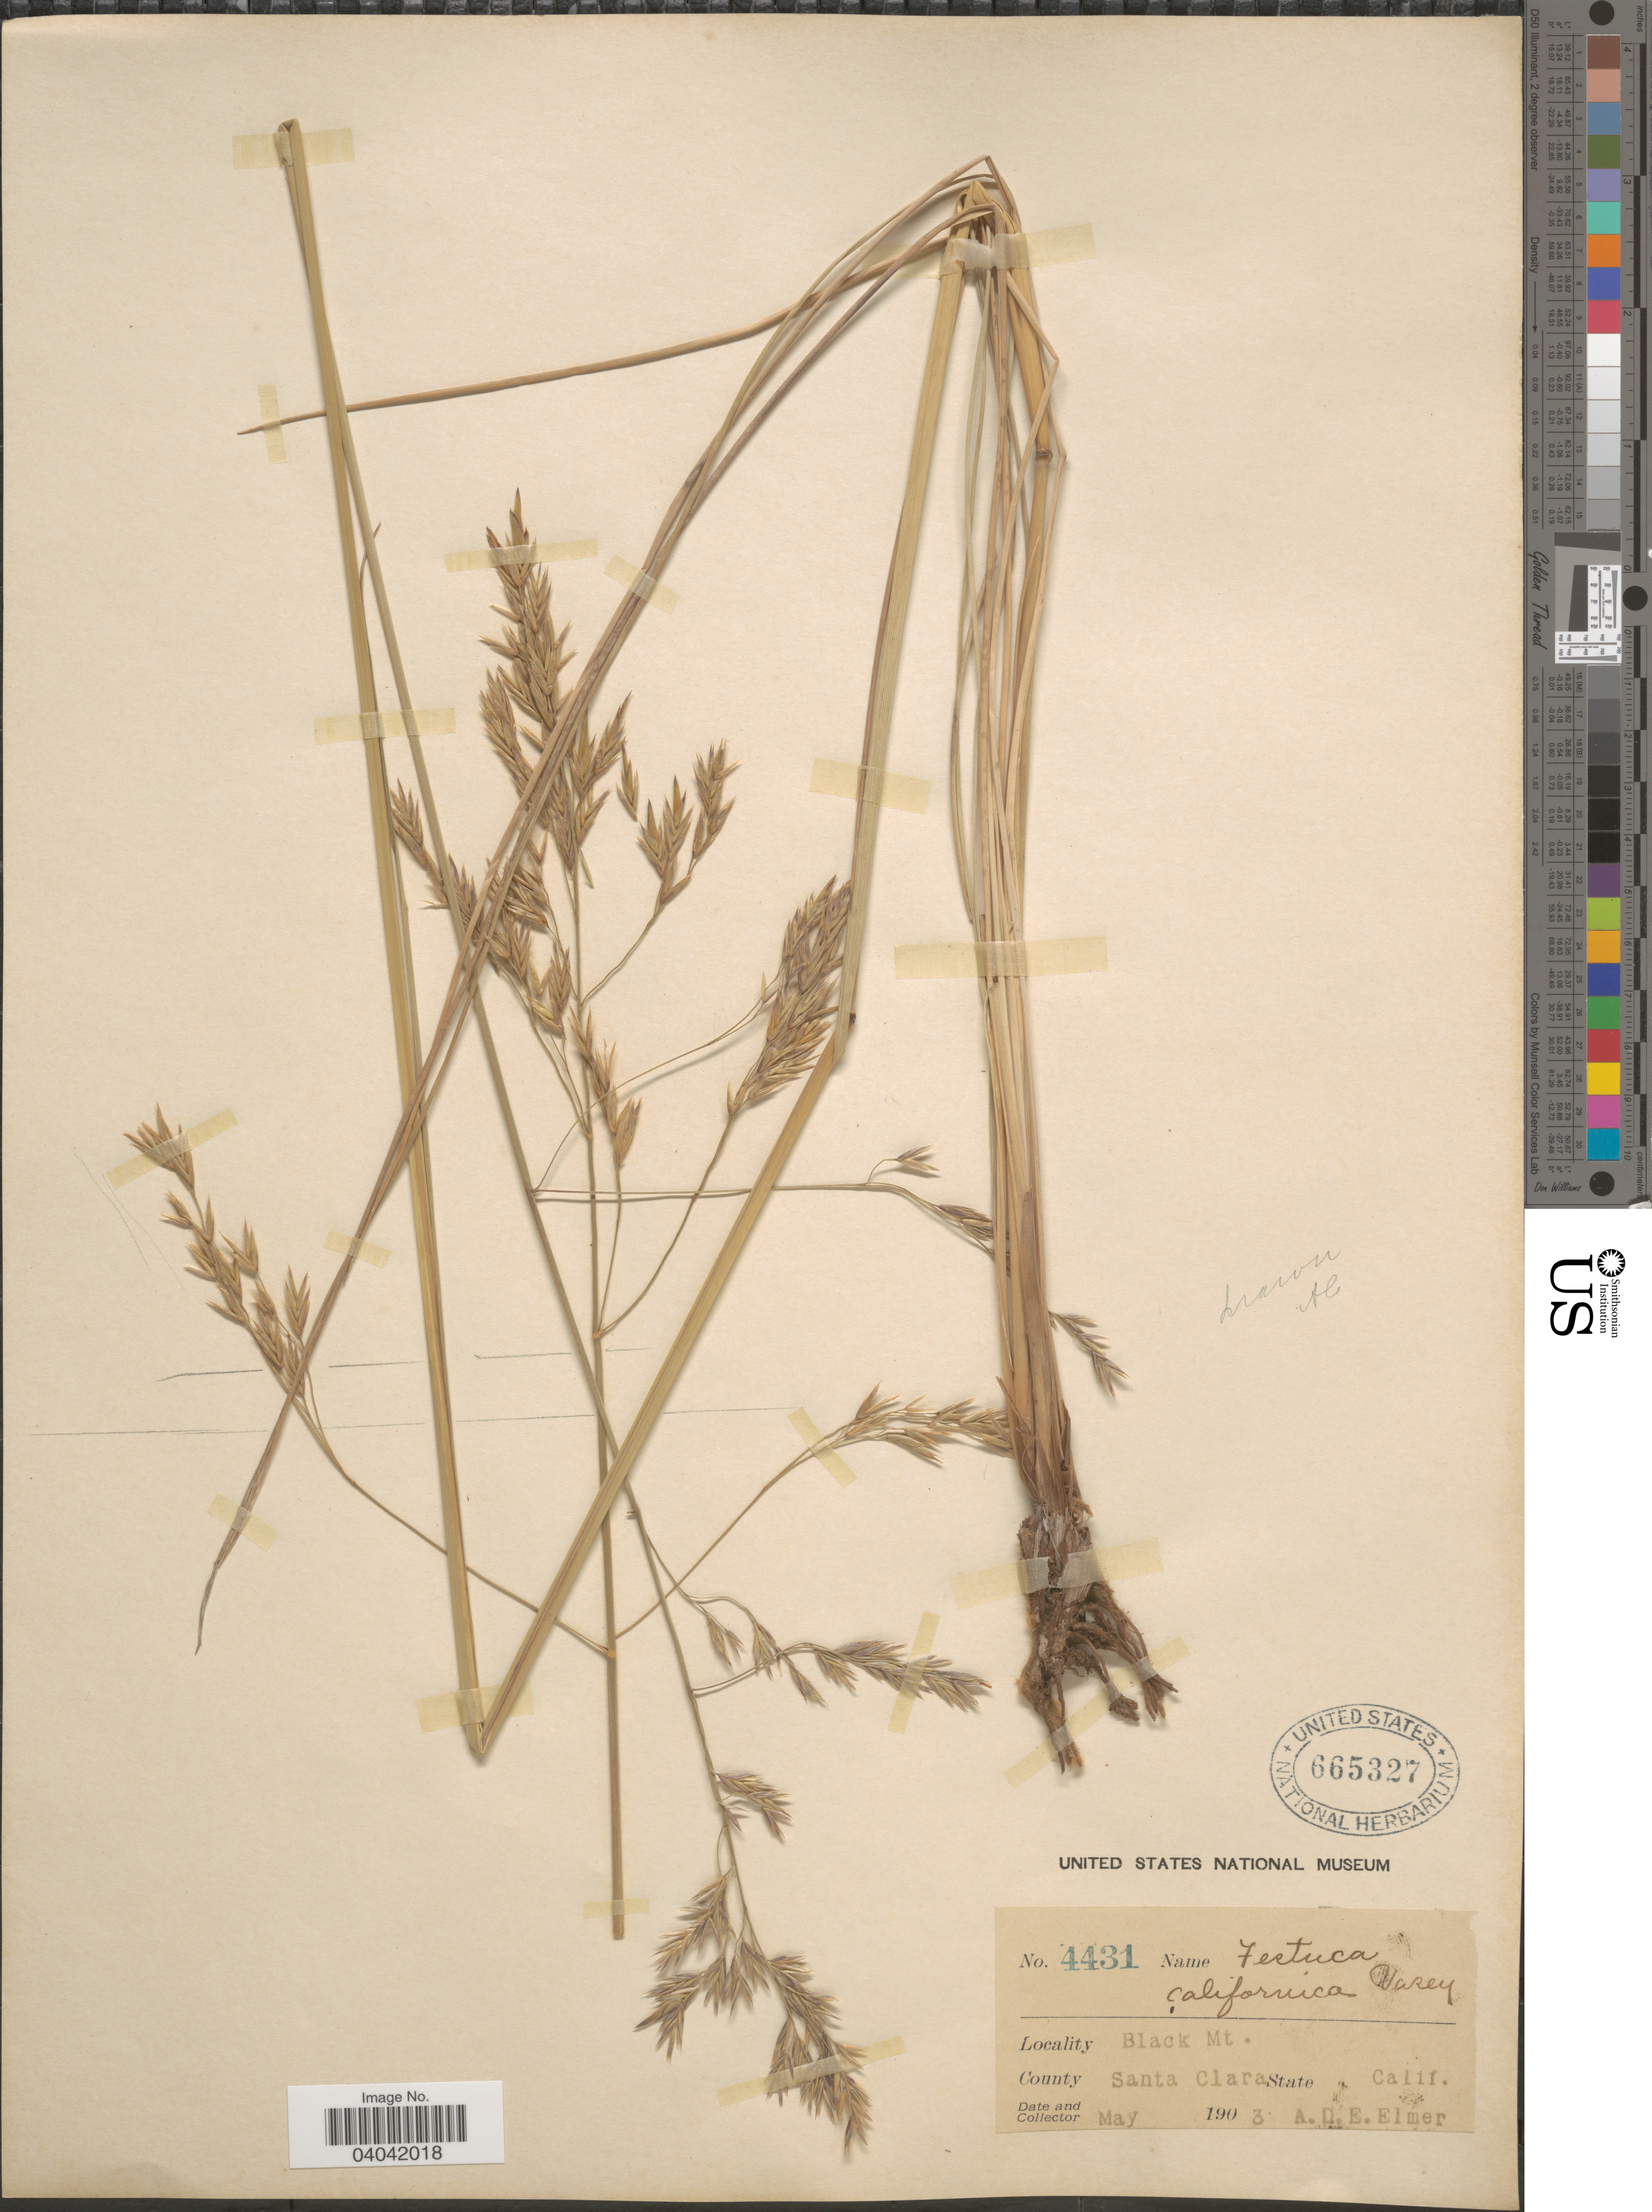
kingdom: Plantae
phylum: Tracheophyta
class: Liliopsida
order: Poales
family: Poaceae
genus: Festuca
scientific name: Festuca californica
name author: Vasey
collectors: A. D. E. Elmer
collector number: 4431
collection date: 1903-05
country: United States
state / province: California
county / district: Santa Clara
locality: Black Mt. County Santa Clara.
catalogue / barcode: US 665327